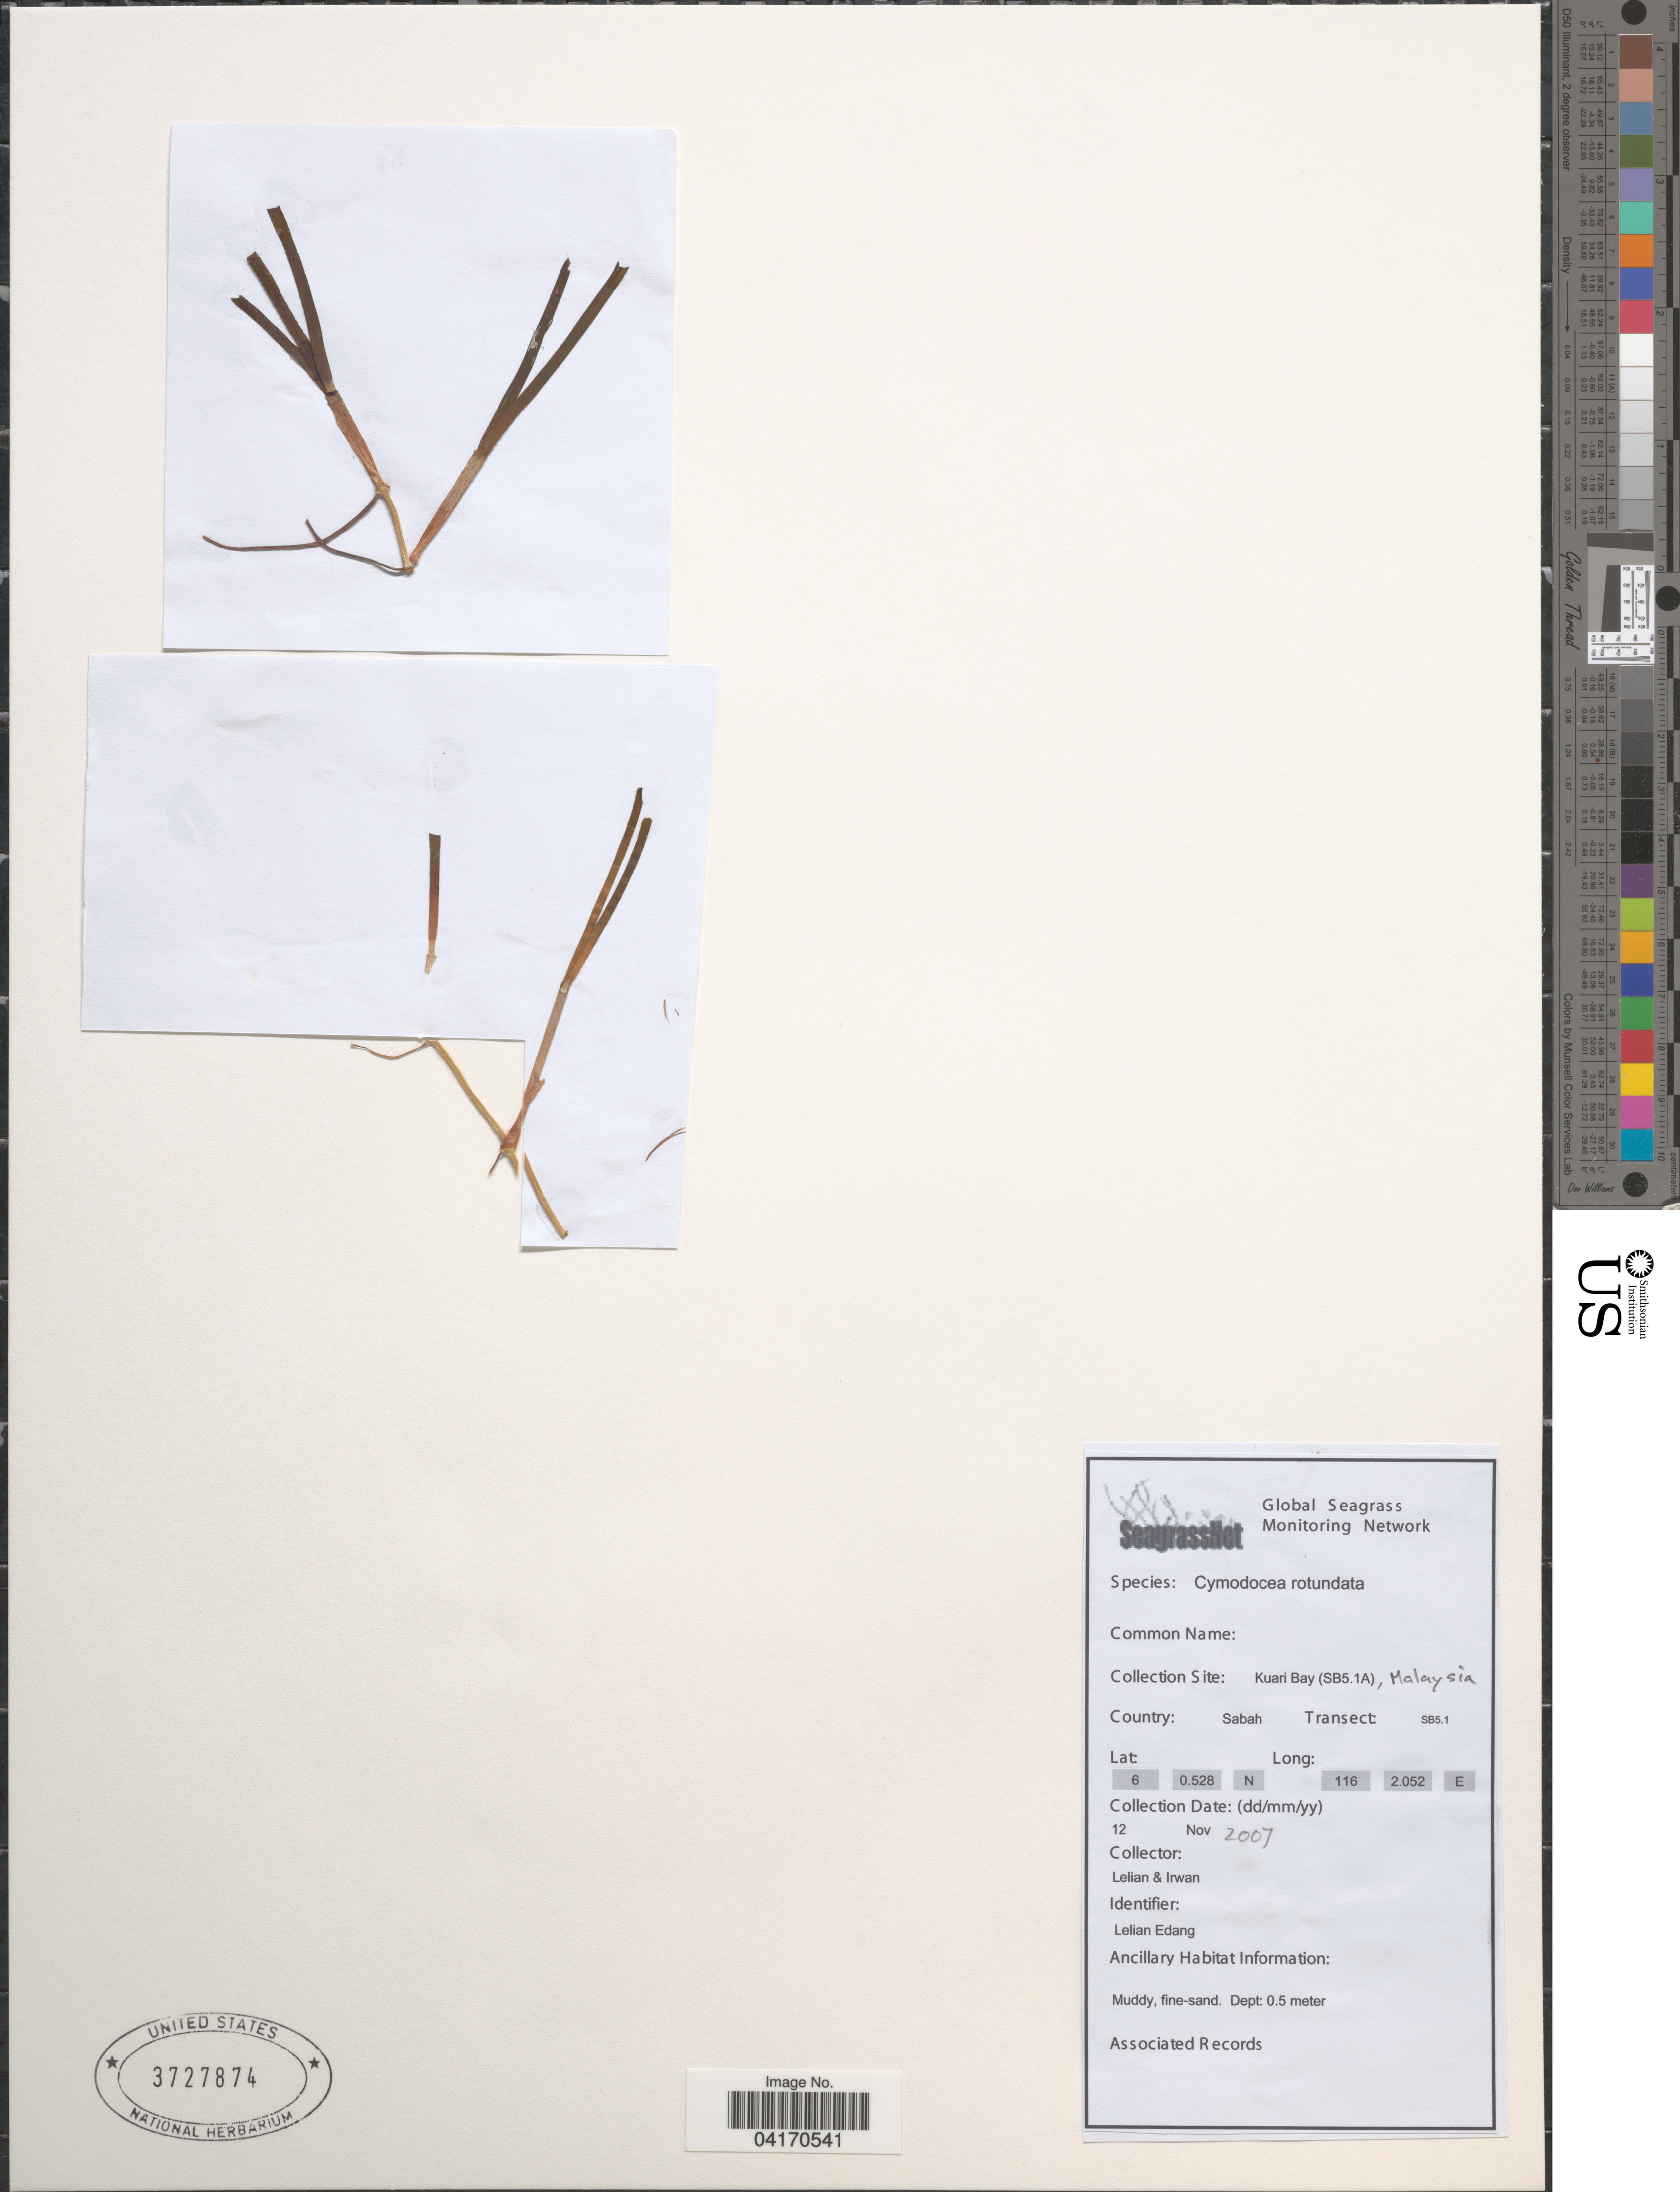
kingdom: Plantae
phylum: Tracheophyta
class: Liliopsida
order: Alismatales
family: Cymodoceaceae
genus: Cymodocea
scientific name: Cymodocea rotundata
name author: Asch. & Schweinf.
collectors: Lelian & Irwan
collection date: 2007-11-12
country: Malaysia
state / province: Sabah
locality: Collection Site: Kuari Bay (SB5.1B). Country: Sabah. Transect: SB5.1.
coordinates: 6 0.528, 116 2.052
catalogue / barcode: US 3727874